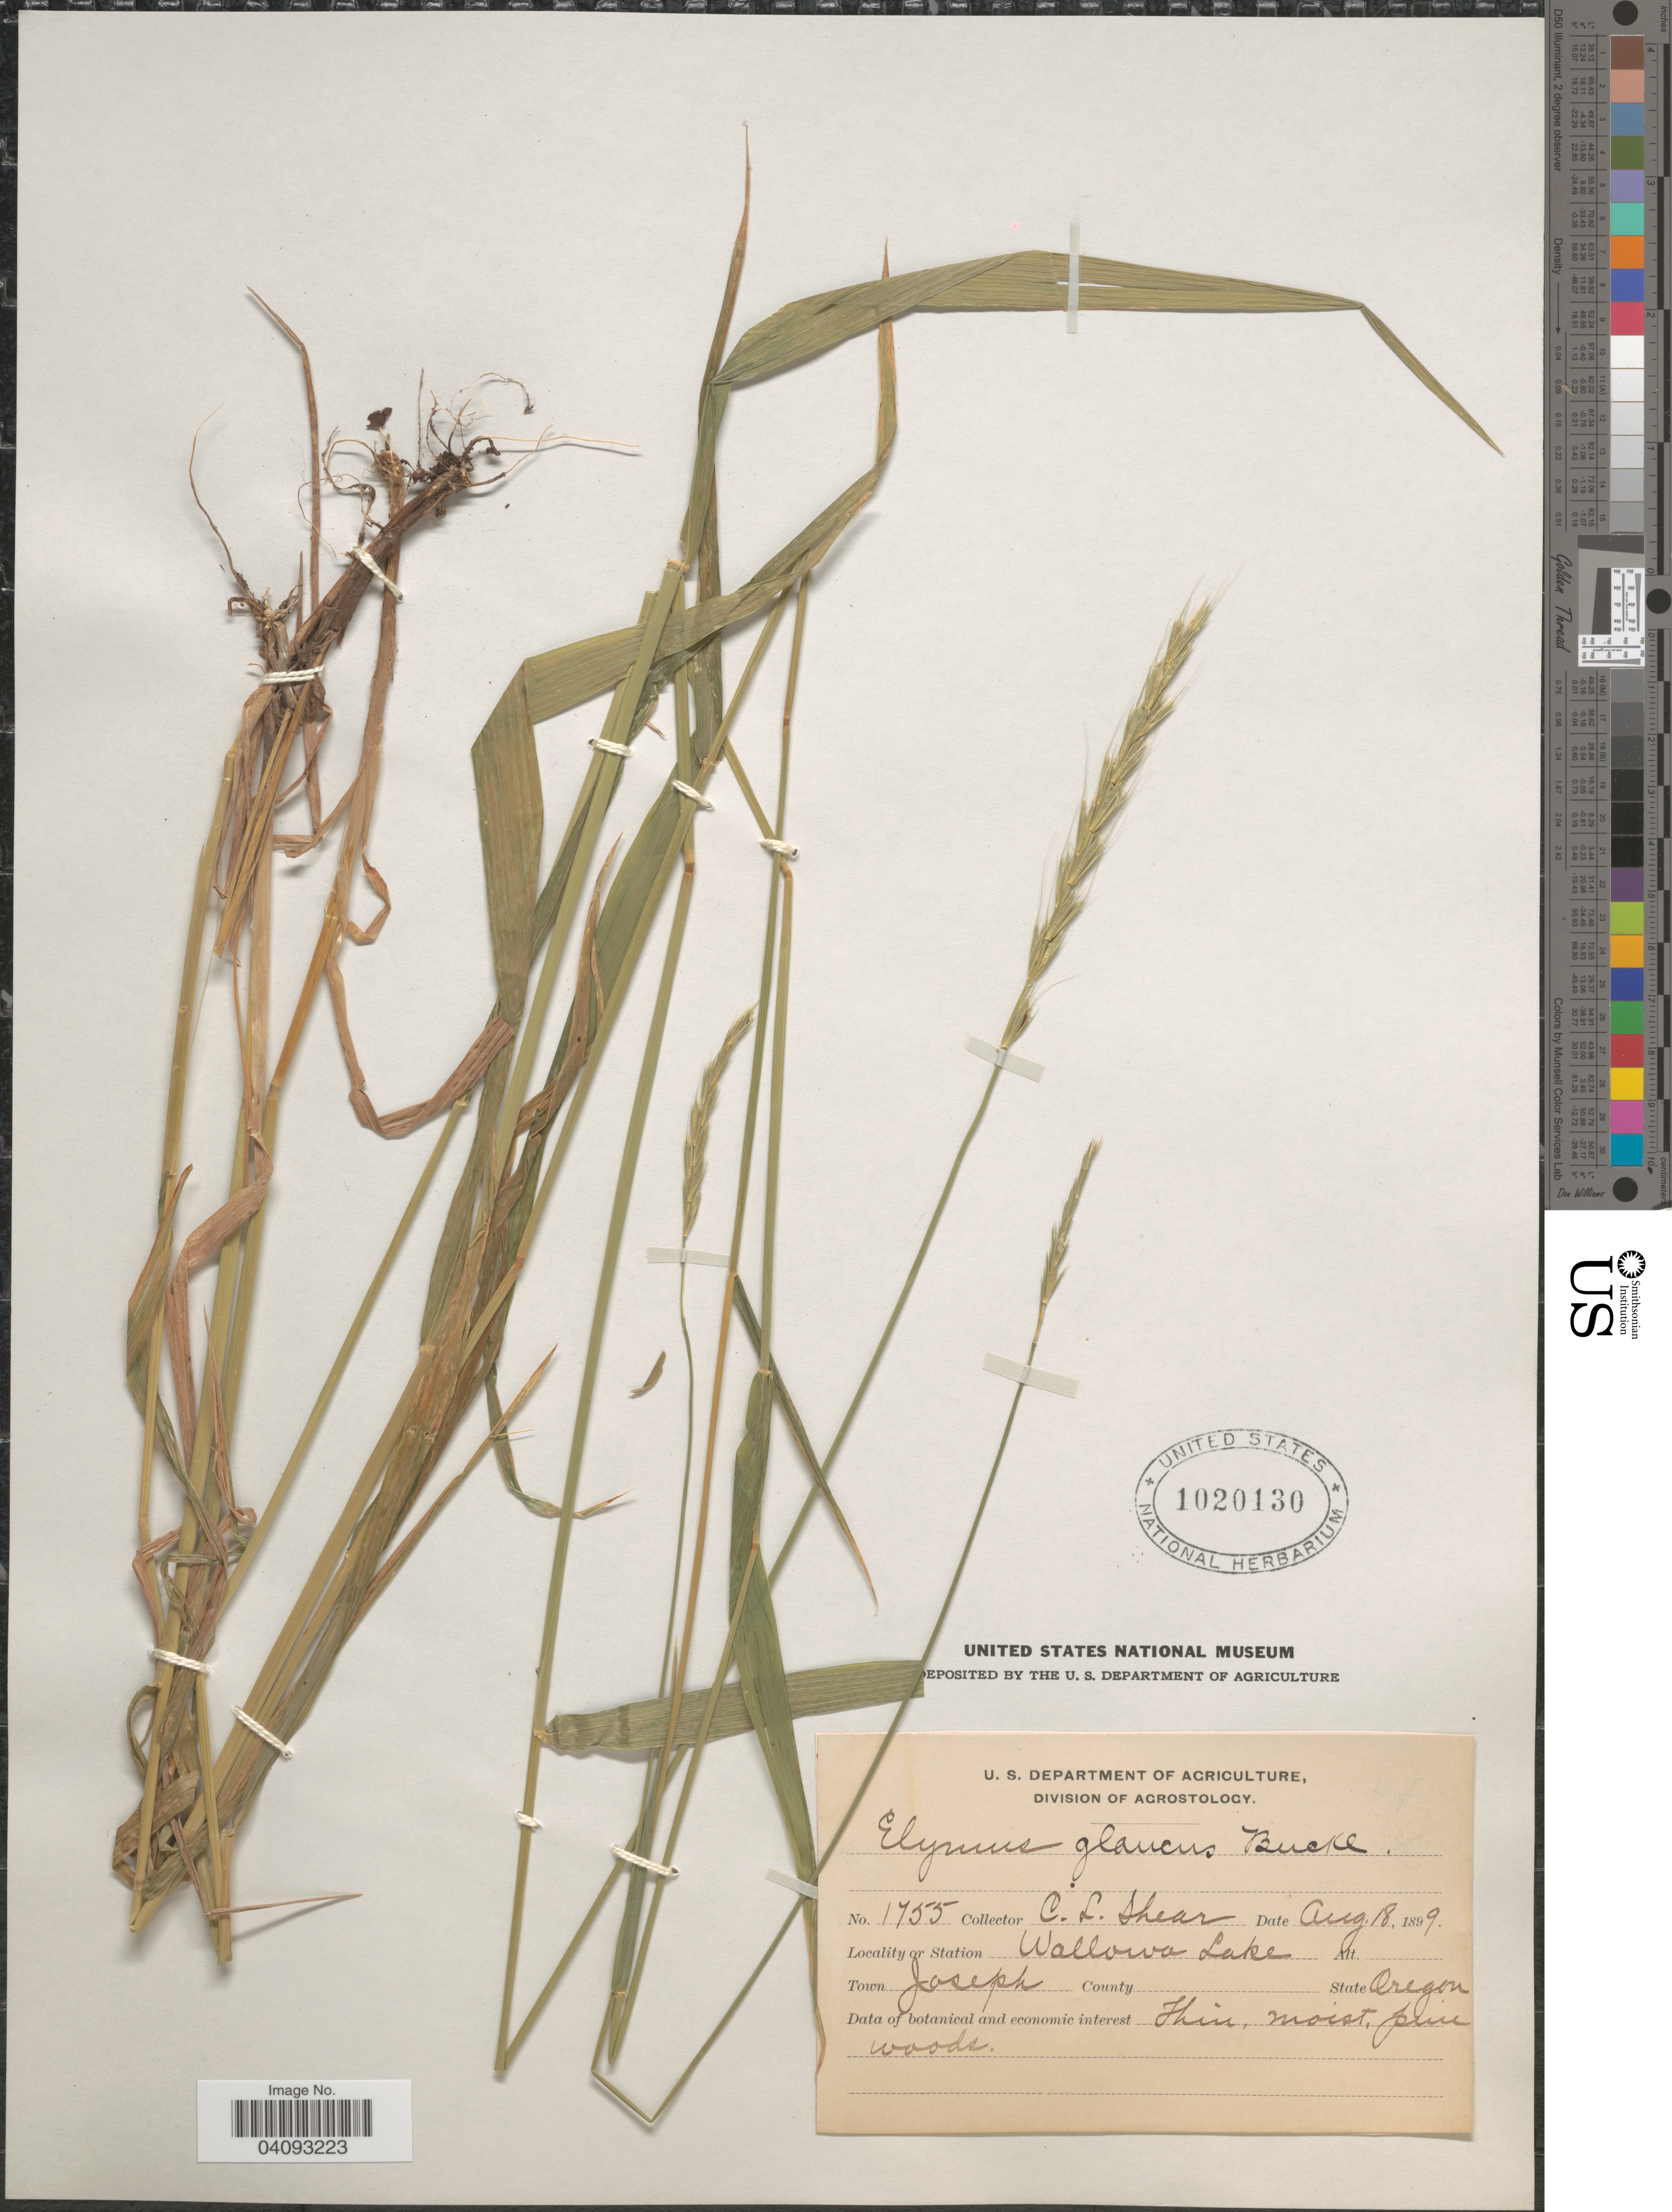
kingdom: Plantae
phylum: Tracheophyta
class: Liliopsida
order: Poales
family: Poaceae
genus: Elymus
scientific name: Elymus glaucus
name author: Buckley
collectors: C. L. Shear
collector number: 1755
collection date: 1899-08-18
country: United States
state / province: Oregon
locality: Wallowa Lake. Town Joseph.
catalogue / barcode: US 1020130